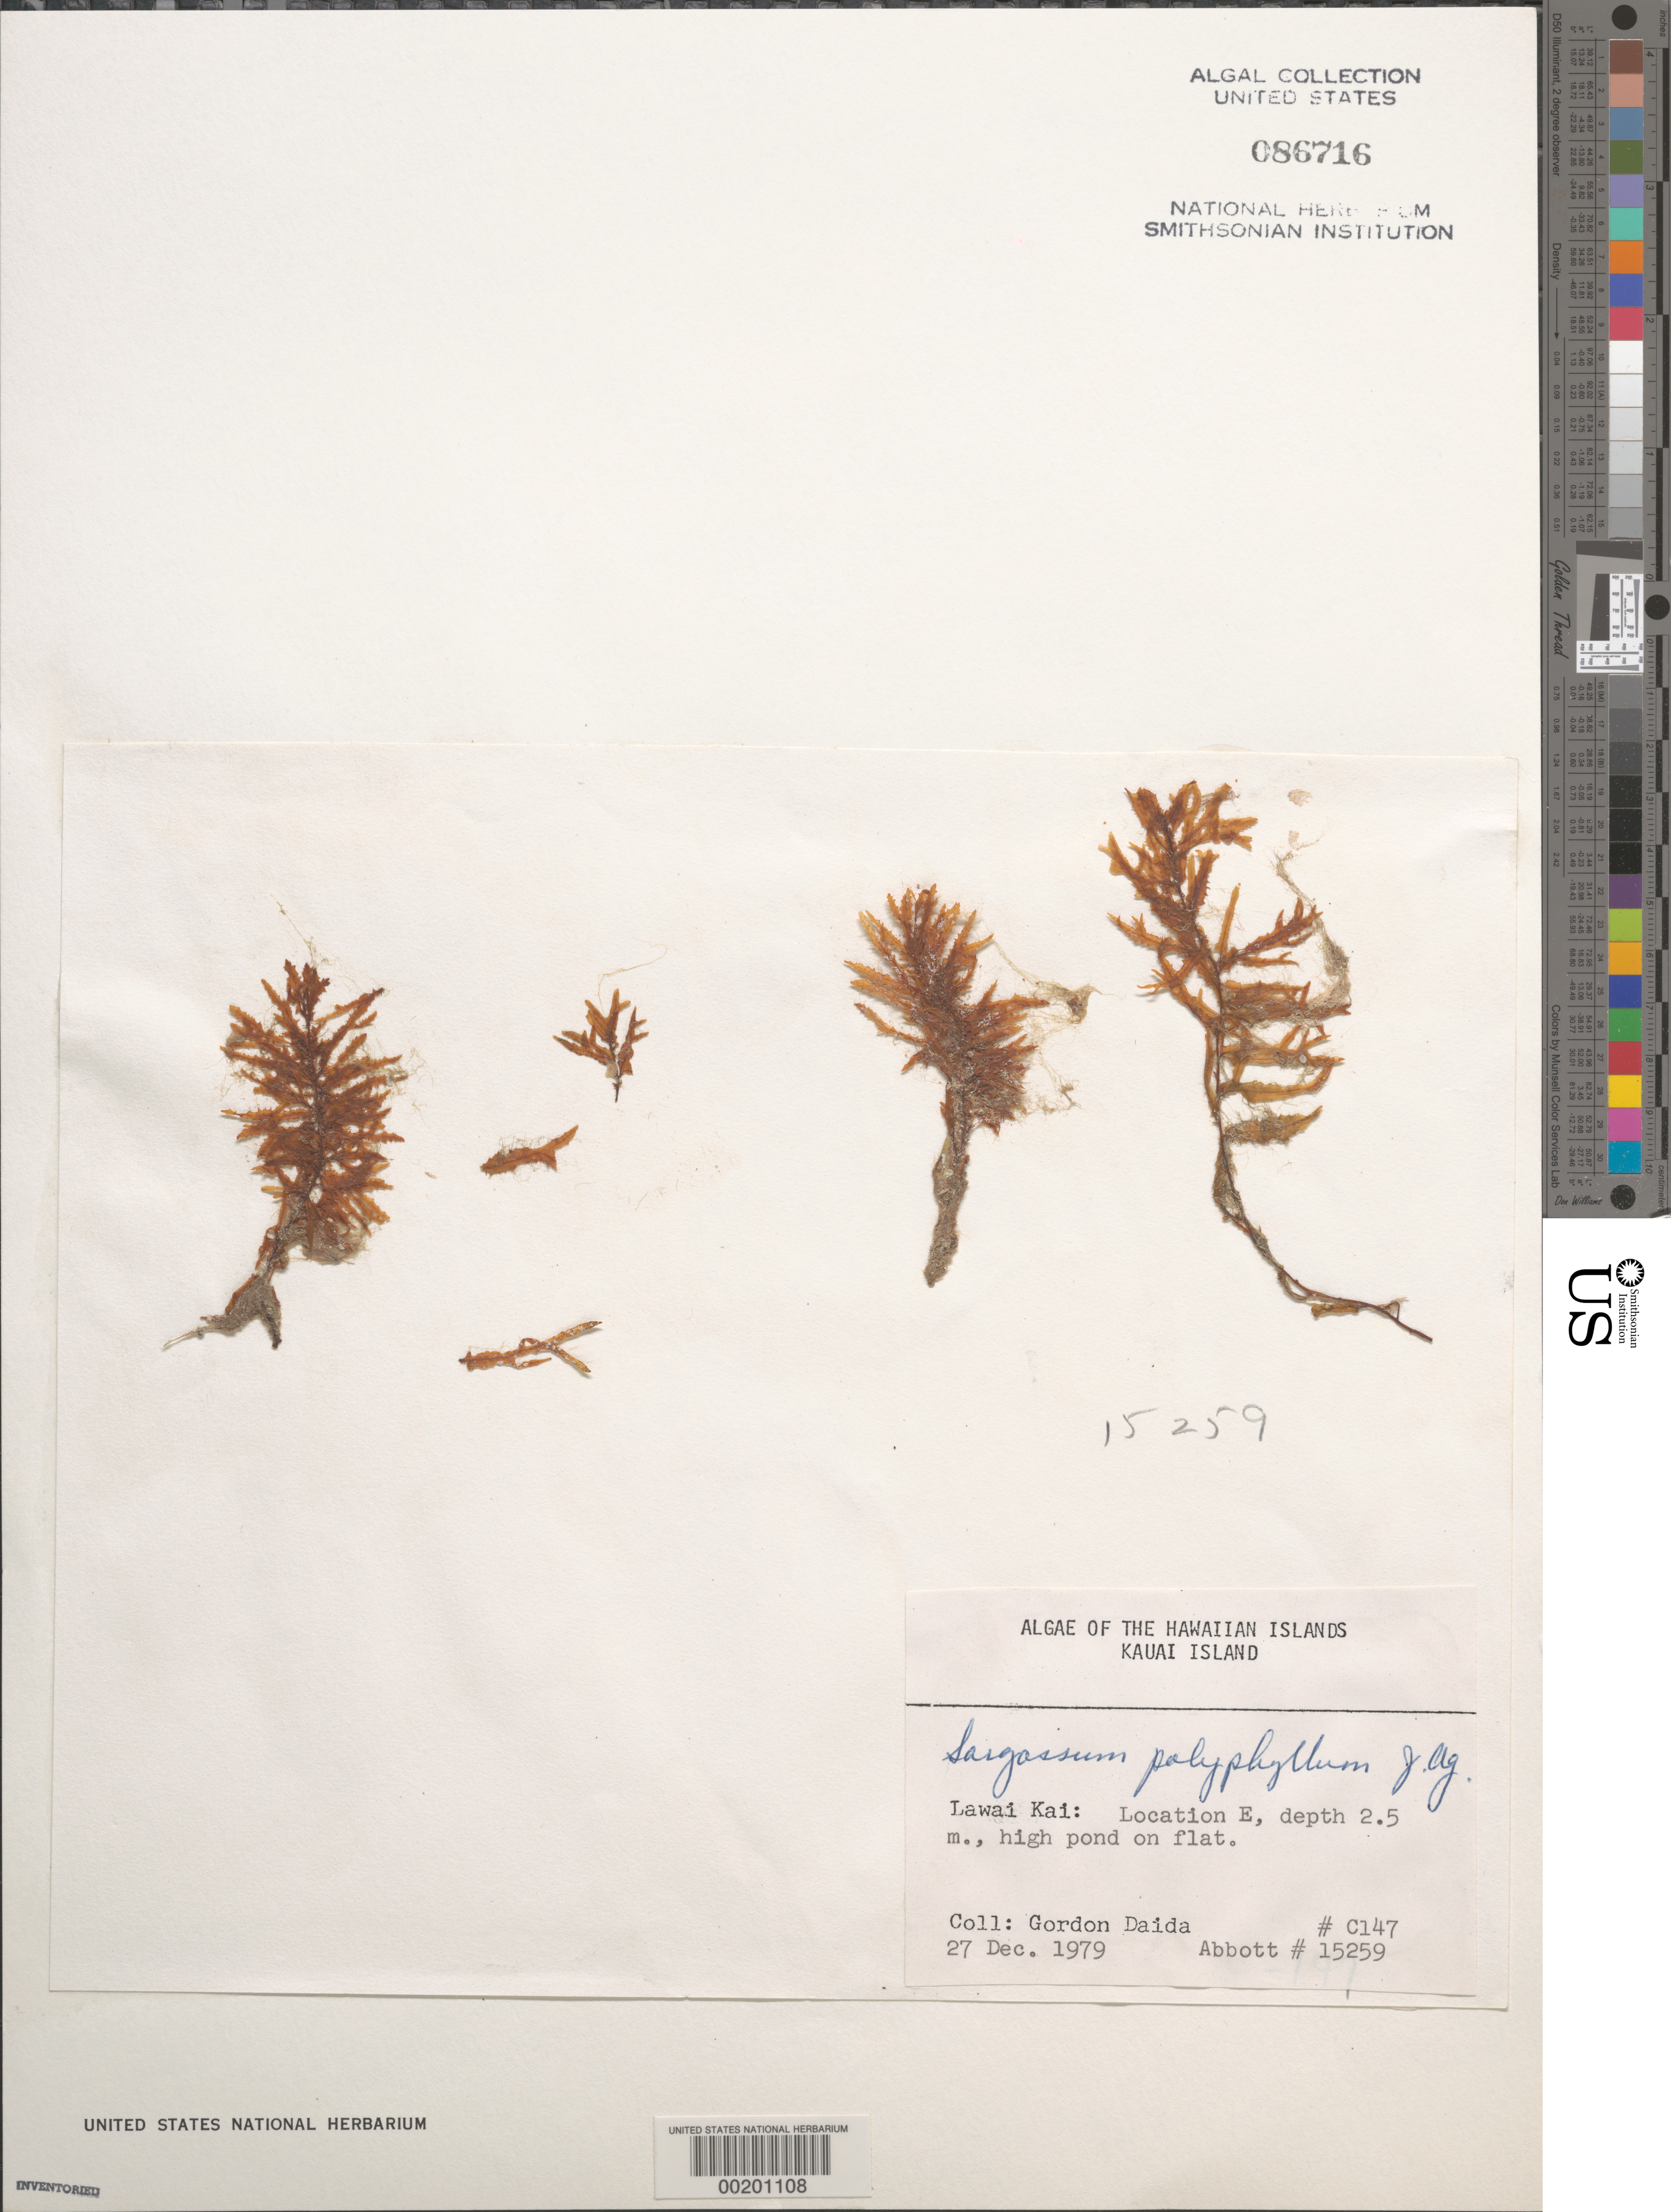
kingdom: Chromista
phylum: Ochrophyta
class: Phaeophyceae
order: Fucales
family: Sargassaceae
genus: Sargassum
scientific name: Sargassum polyphyllum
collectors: G. Daida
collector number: C147 & IAA 15259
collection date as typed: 27 Dec 1979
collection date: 1979-12-27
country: United States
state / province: Hawaii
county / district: Kauai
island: Kaua'i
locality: Lawai Kai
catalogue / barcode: US 86716